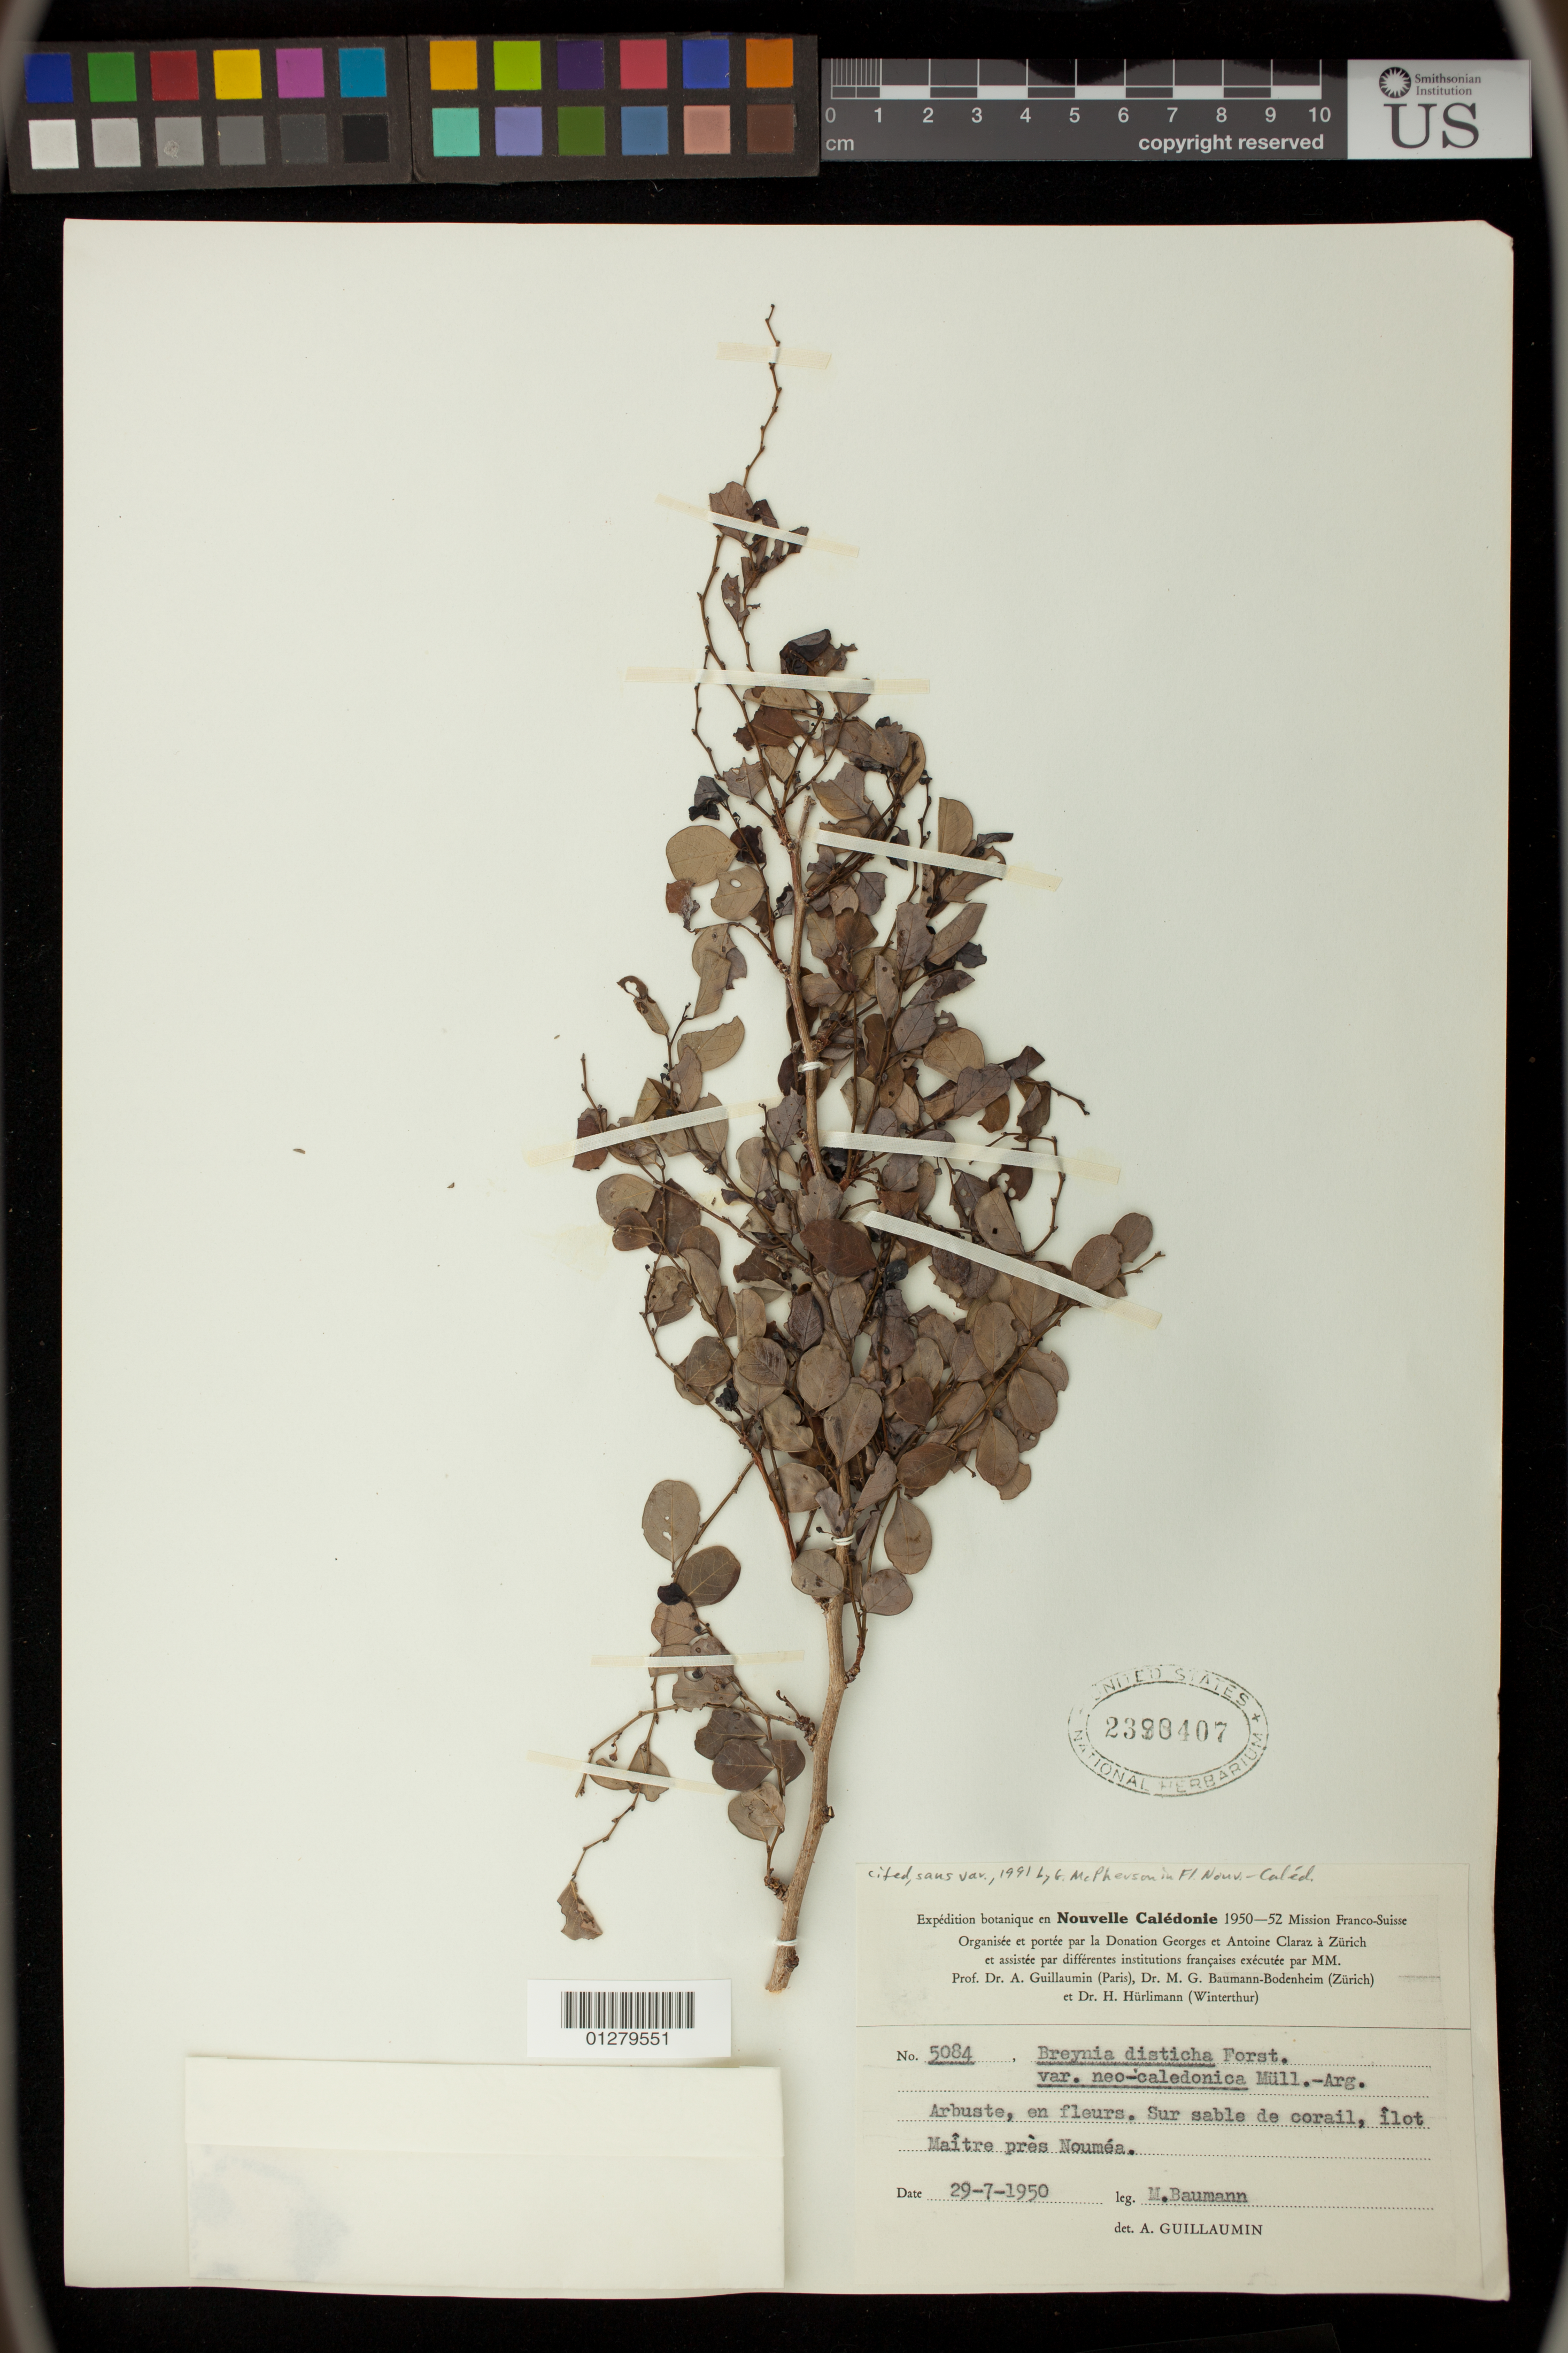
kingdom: Plantae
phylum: Tracheophyta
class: Magnoliopsida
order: Malpighiales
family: Phyllanthaceae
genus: Phyllanthus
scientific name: Phyllanthus nivosus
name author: W. Bull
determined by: Wagner, W. L., (BOT), Smithsonian Institution - National Museum of Natural History (UNITED STATES)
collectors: M. Baumann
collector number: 5084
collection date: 1950-07-29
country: New Caledonia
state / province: South Province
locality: Ilot Maitre pres Noumea (Island master near Noumea).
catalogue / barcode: US 2390407